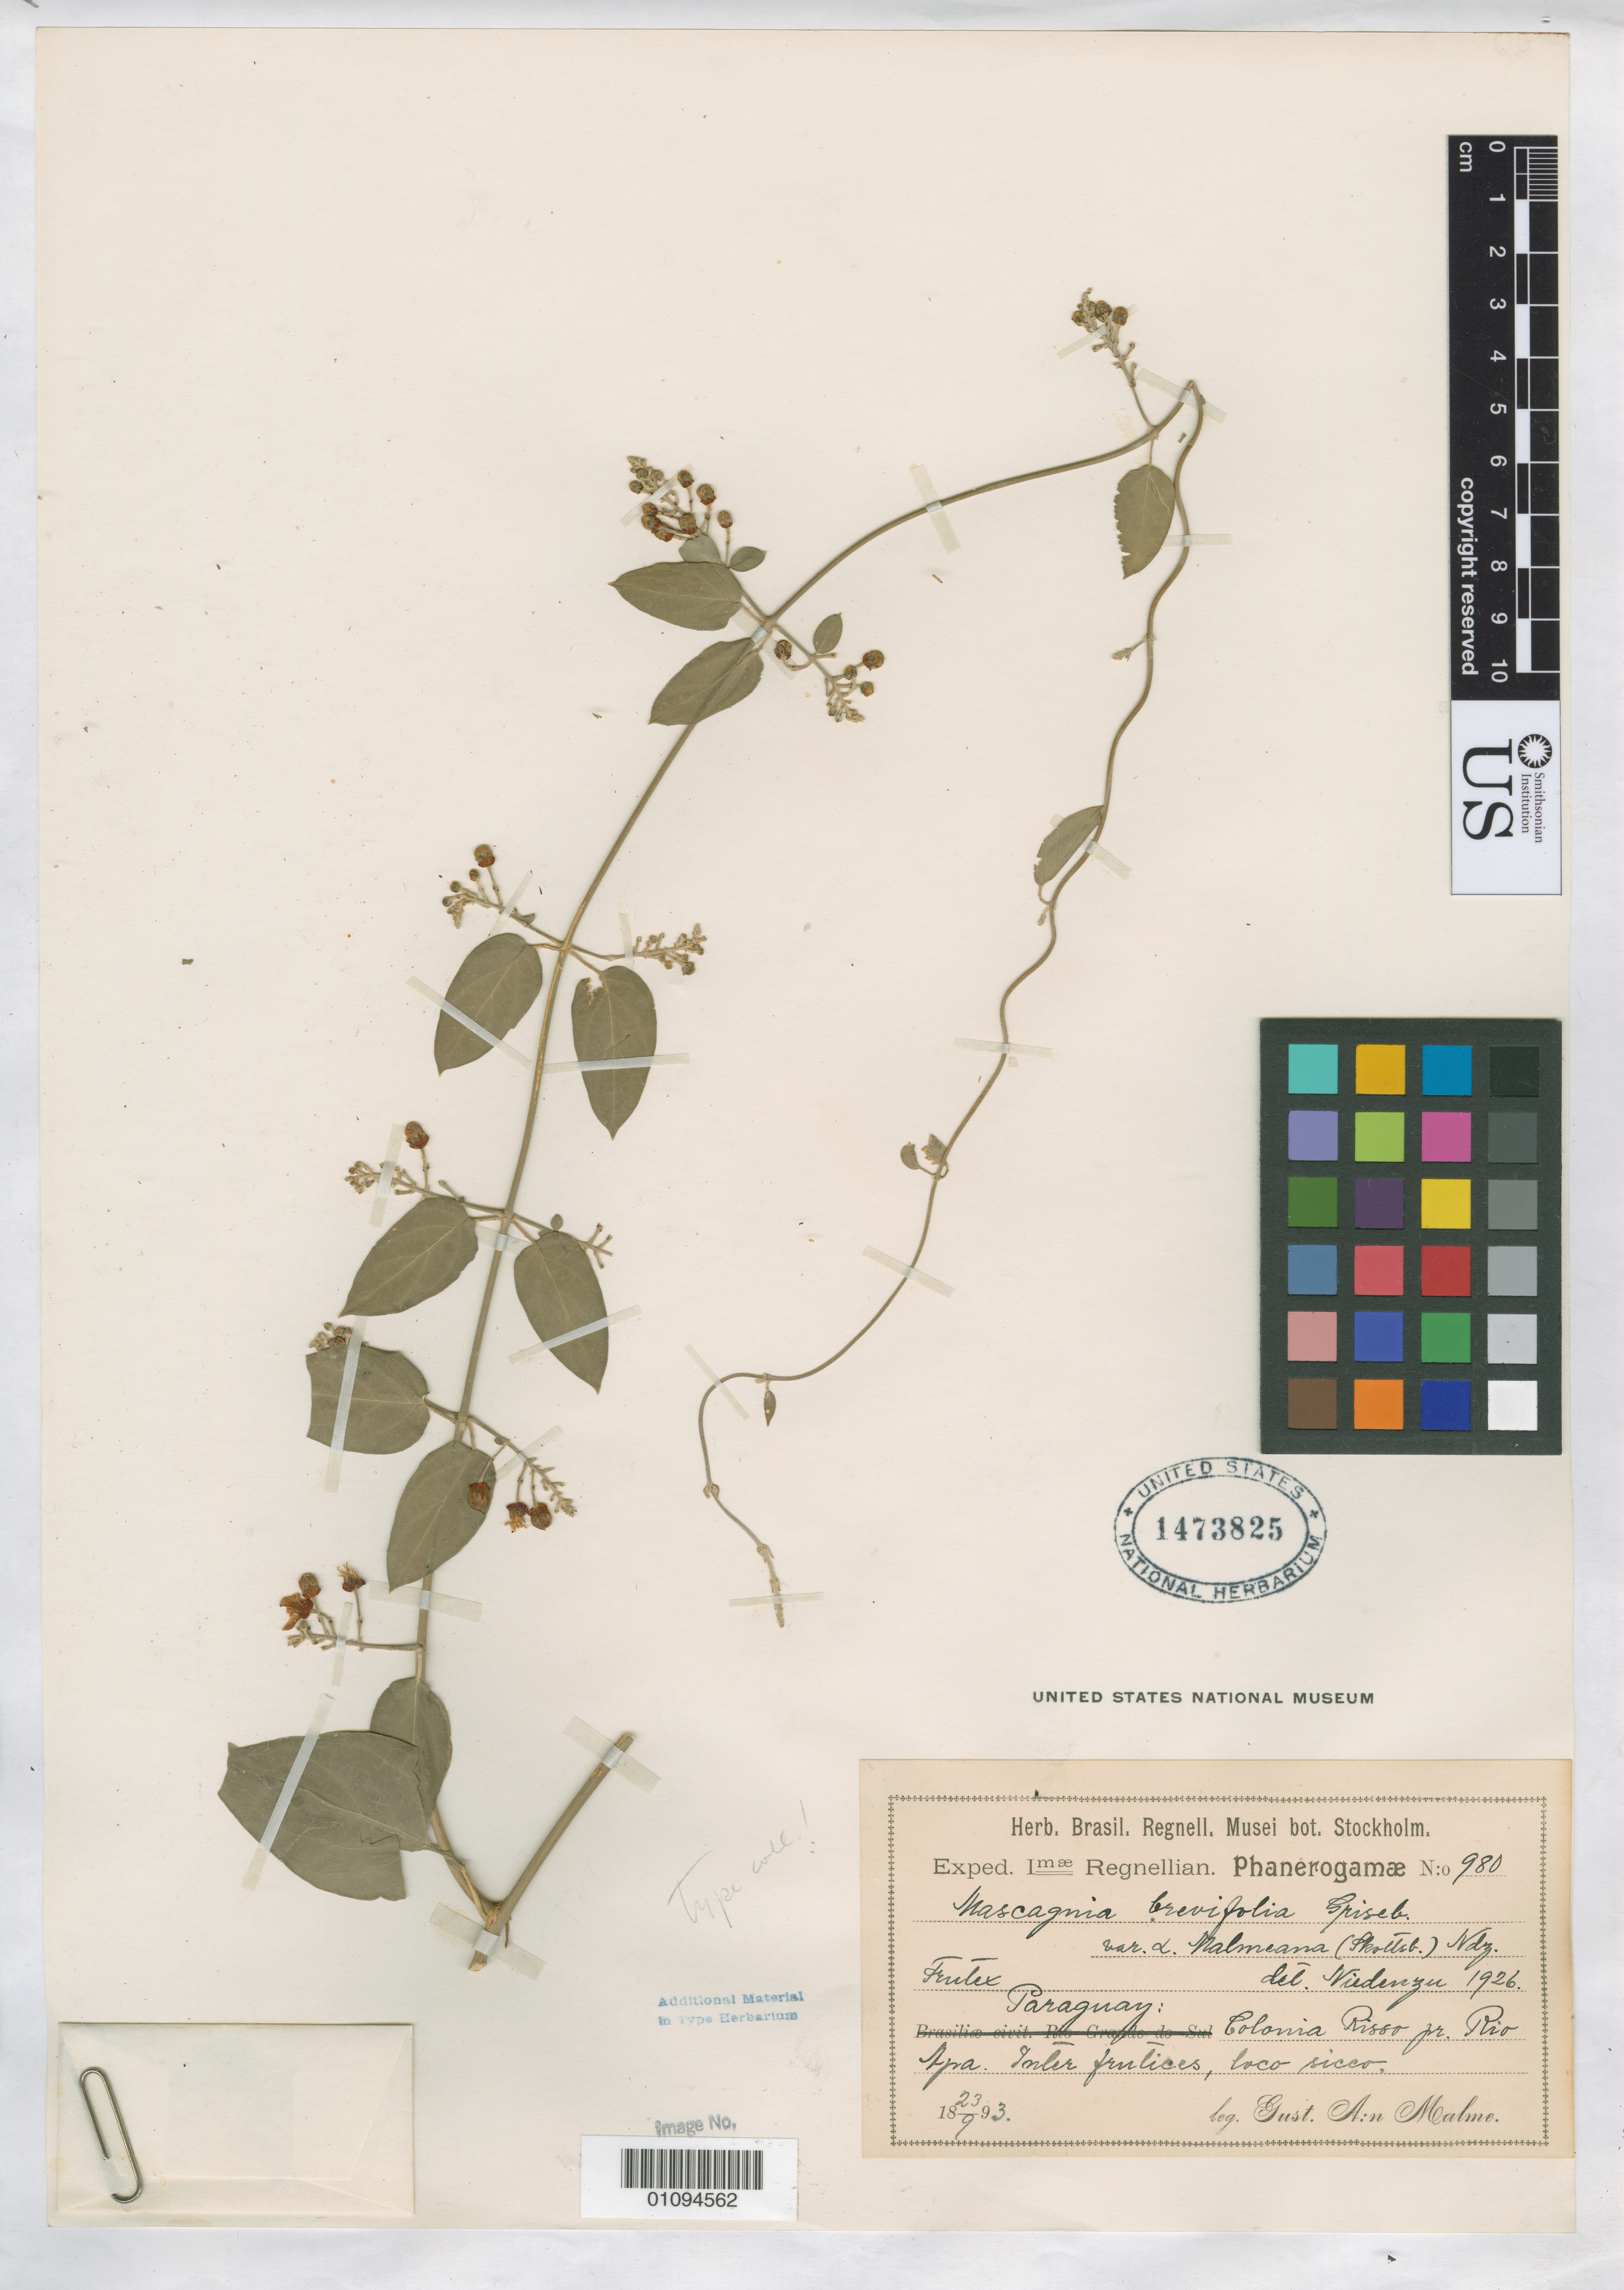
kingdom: Plantae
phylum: Tracheophyta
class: Magnoliopsida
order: Malpighiales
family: Malpighiaceae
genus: Mascagnia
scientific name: Mascagnia malmeana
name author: Skottsb.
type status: Isolectotype; Syntype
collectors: G. O. A. Malme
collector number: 980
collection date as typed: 23 Sep 1893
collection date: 1893-09-23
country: Paraguay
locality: Colonia Risso prope Rio Apa.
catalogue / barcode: US 1473825